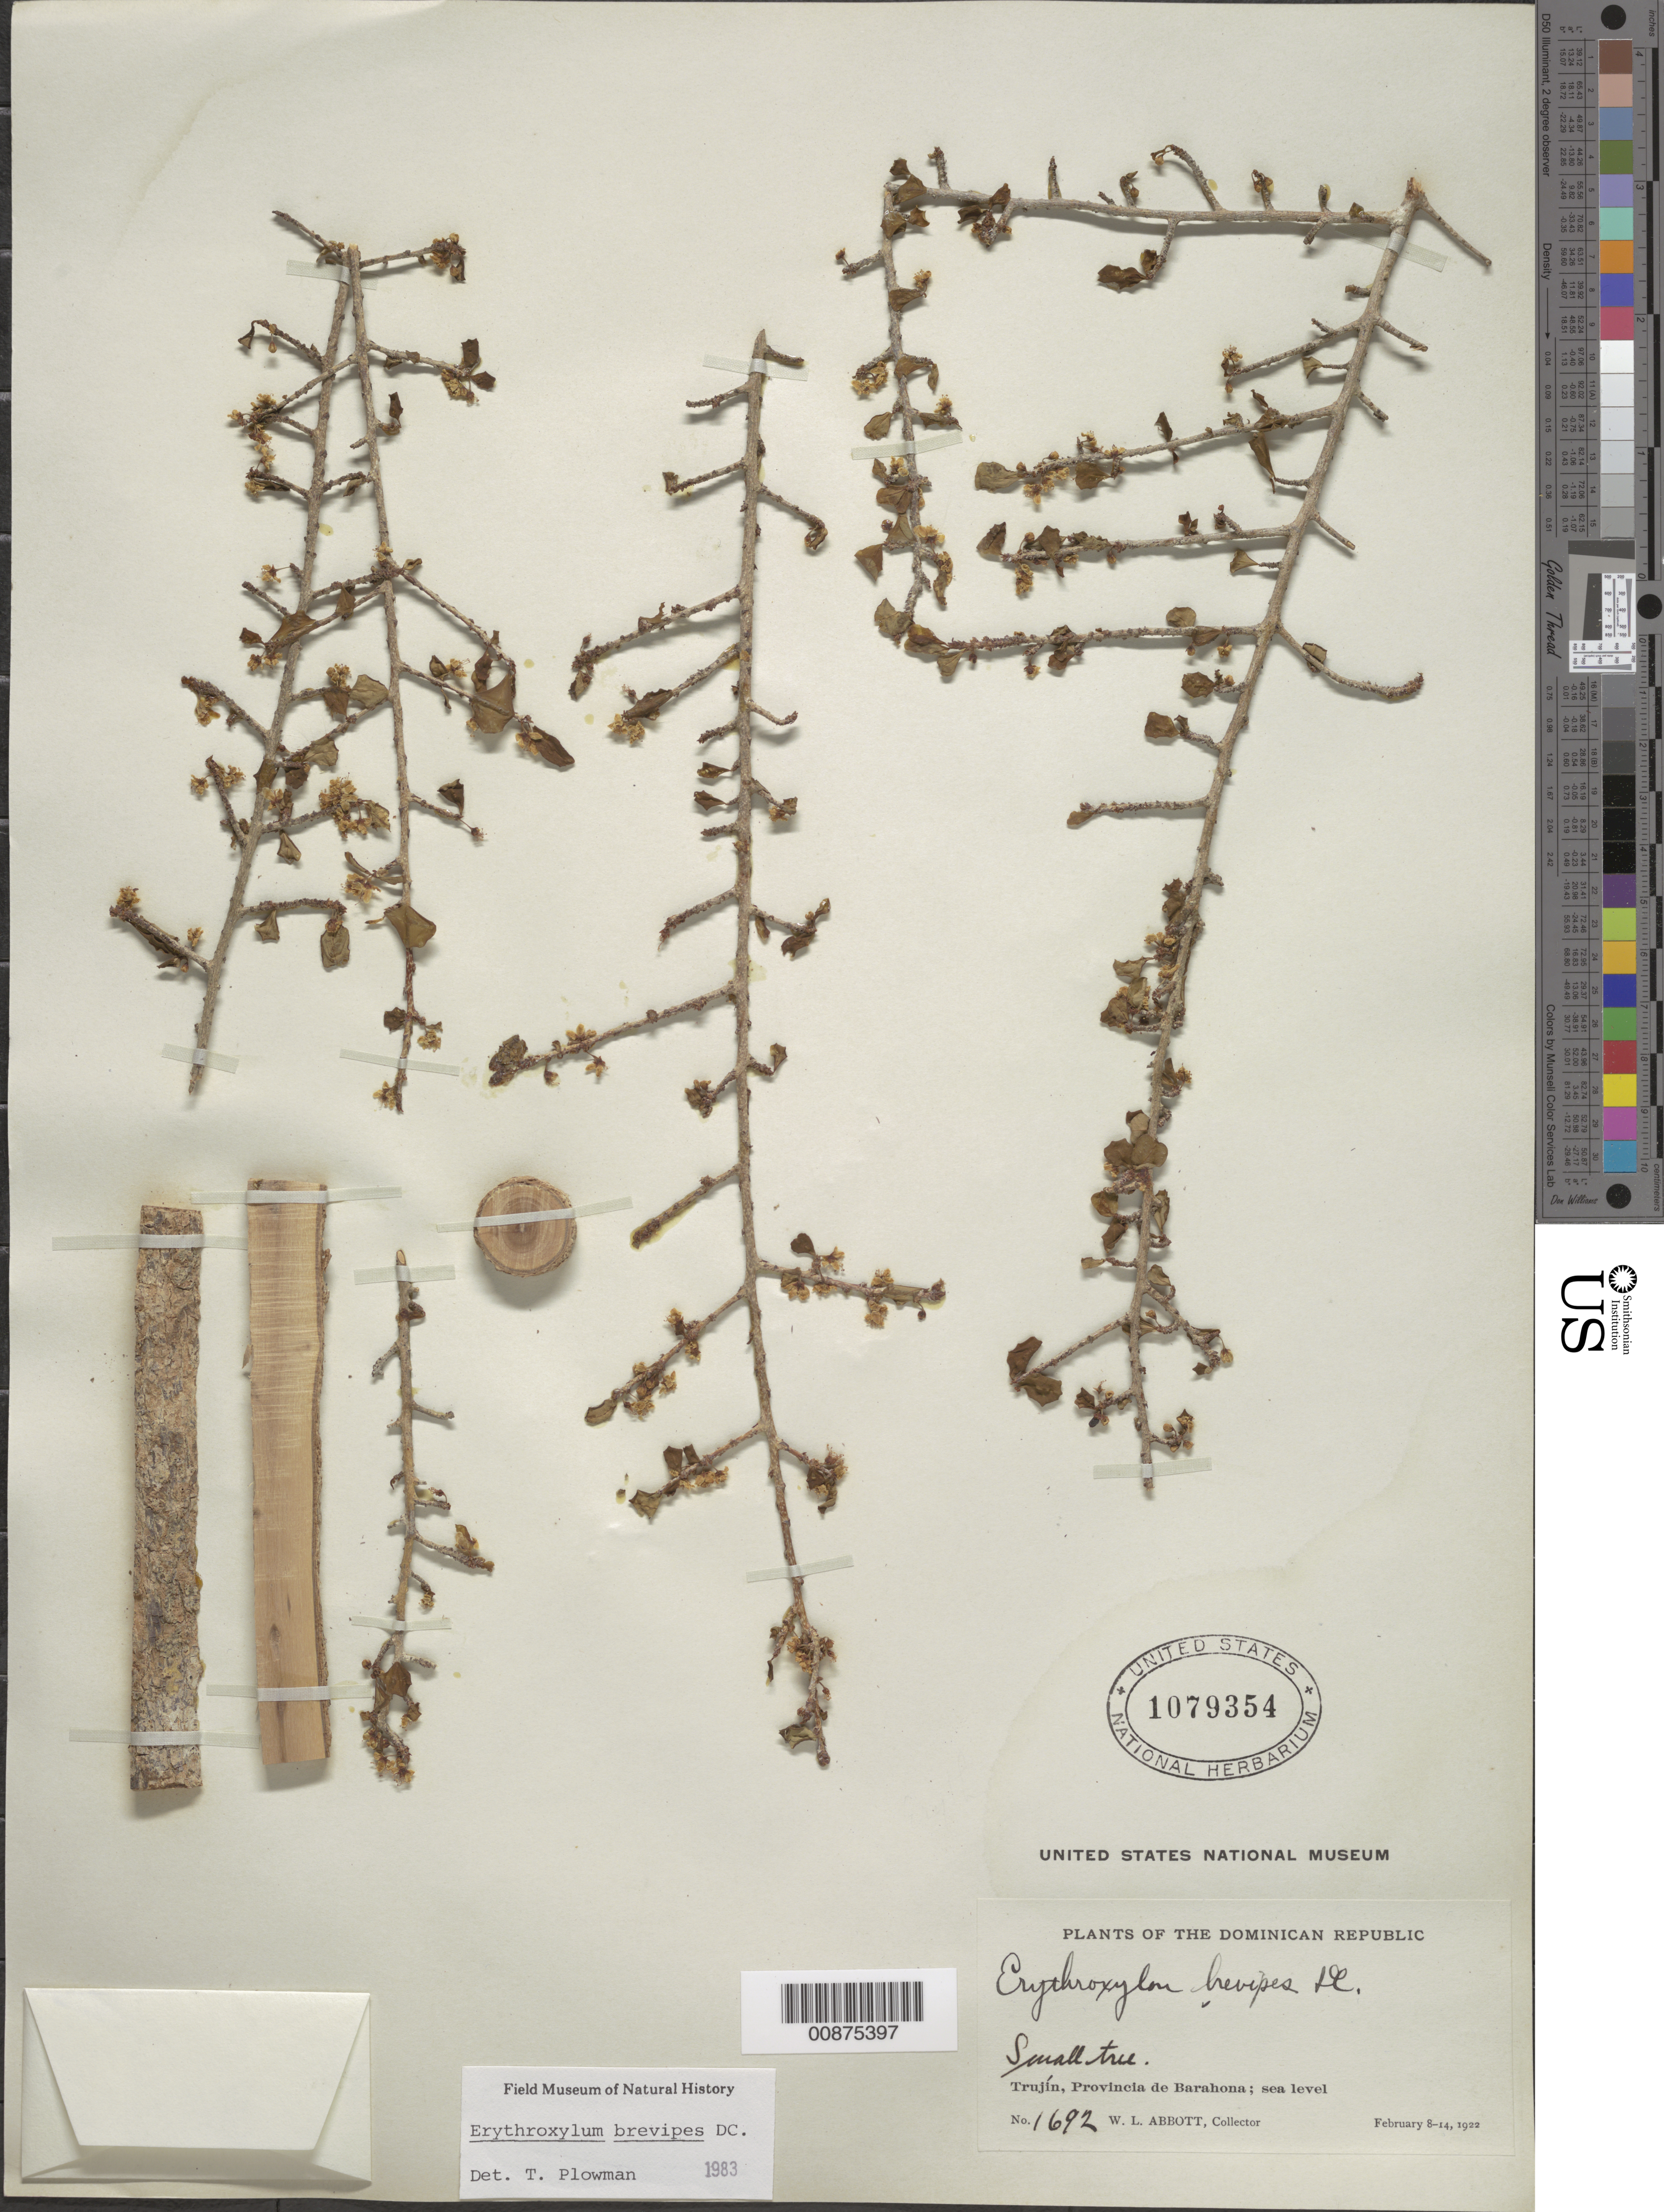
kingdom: Plantae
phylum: Tracheophyta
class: Magnoliopsida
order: Malpighiales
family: Erythroxylaceae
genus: Erythroxylum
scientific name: Erythroxylum brevipes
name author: DC.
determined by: Plowman, Timothy C.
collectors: W. L. Abbott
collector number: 1692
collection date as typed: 08 Feb 1922 to 14 Feb 1922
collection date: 1922-02-08/1922-02-14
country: Dominican Republic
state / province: Barahona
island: Hispaniola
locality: Trujín.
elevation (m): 0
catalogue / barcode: US 1079354